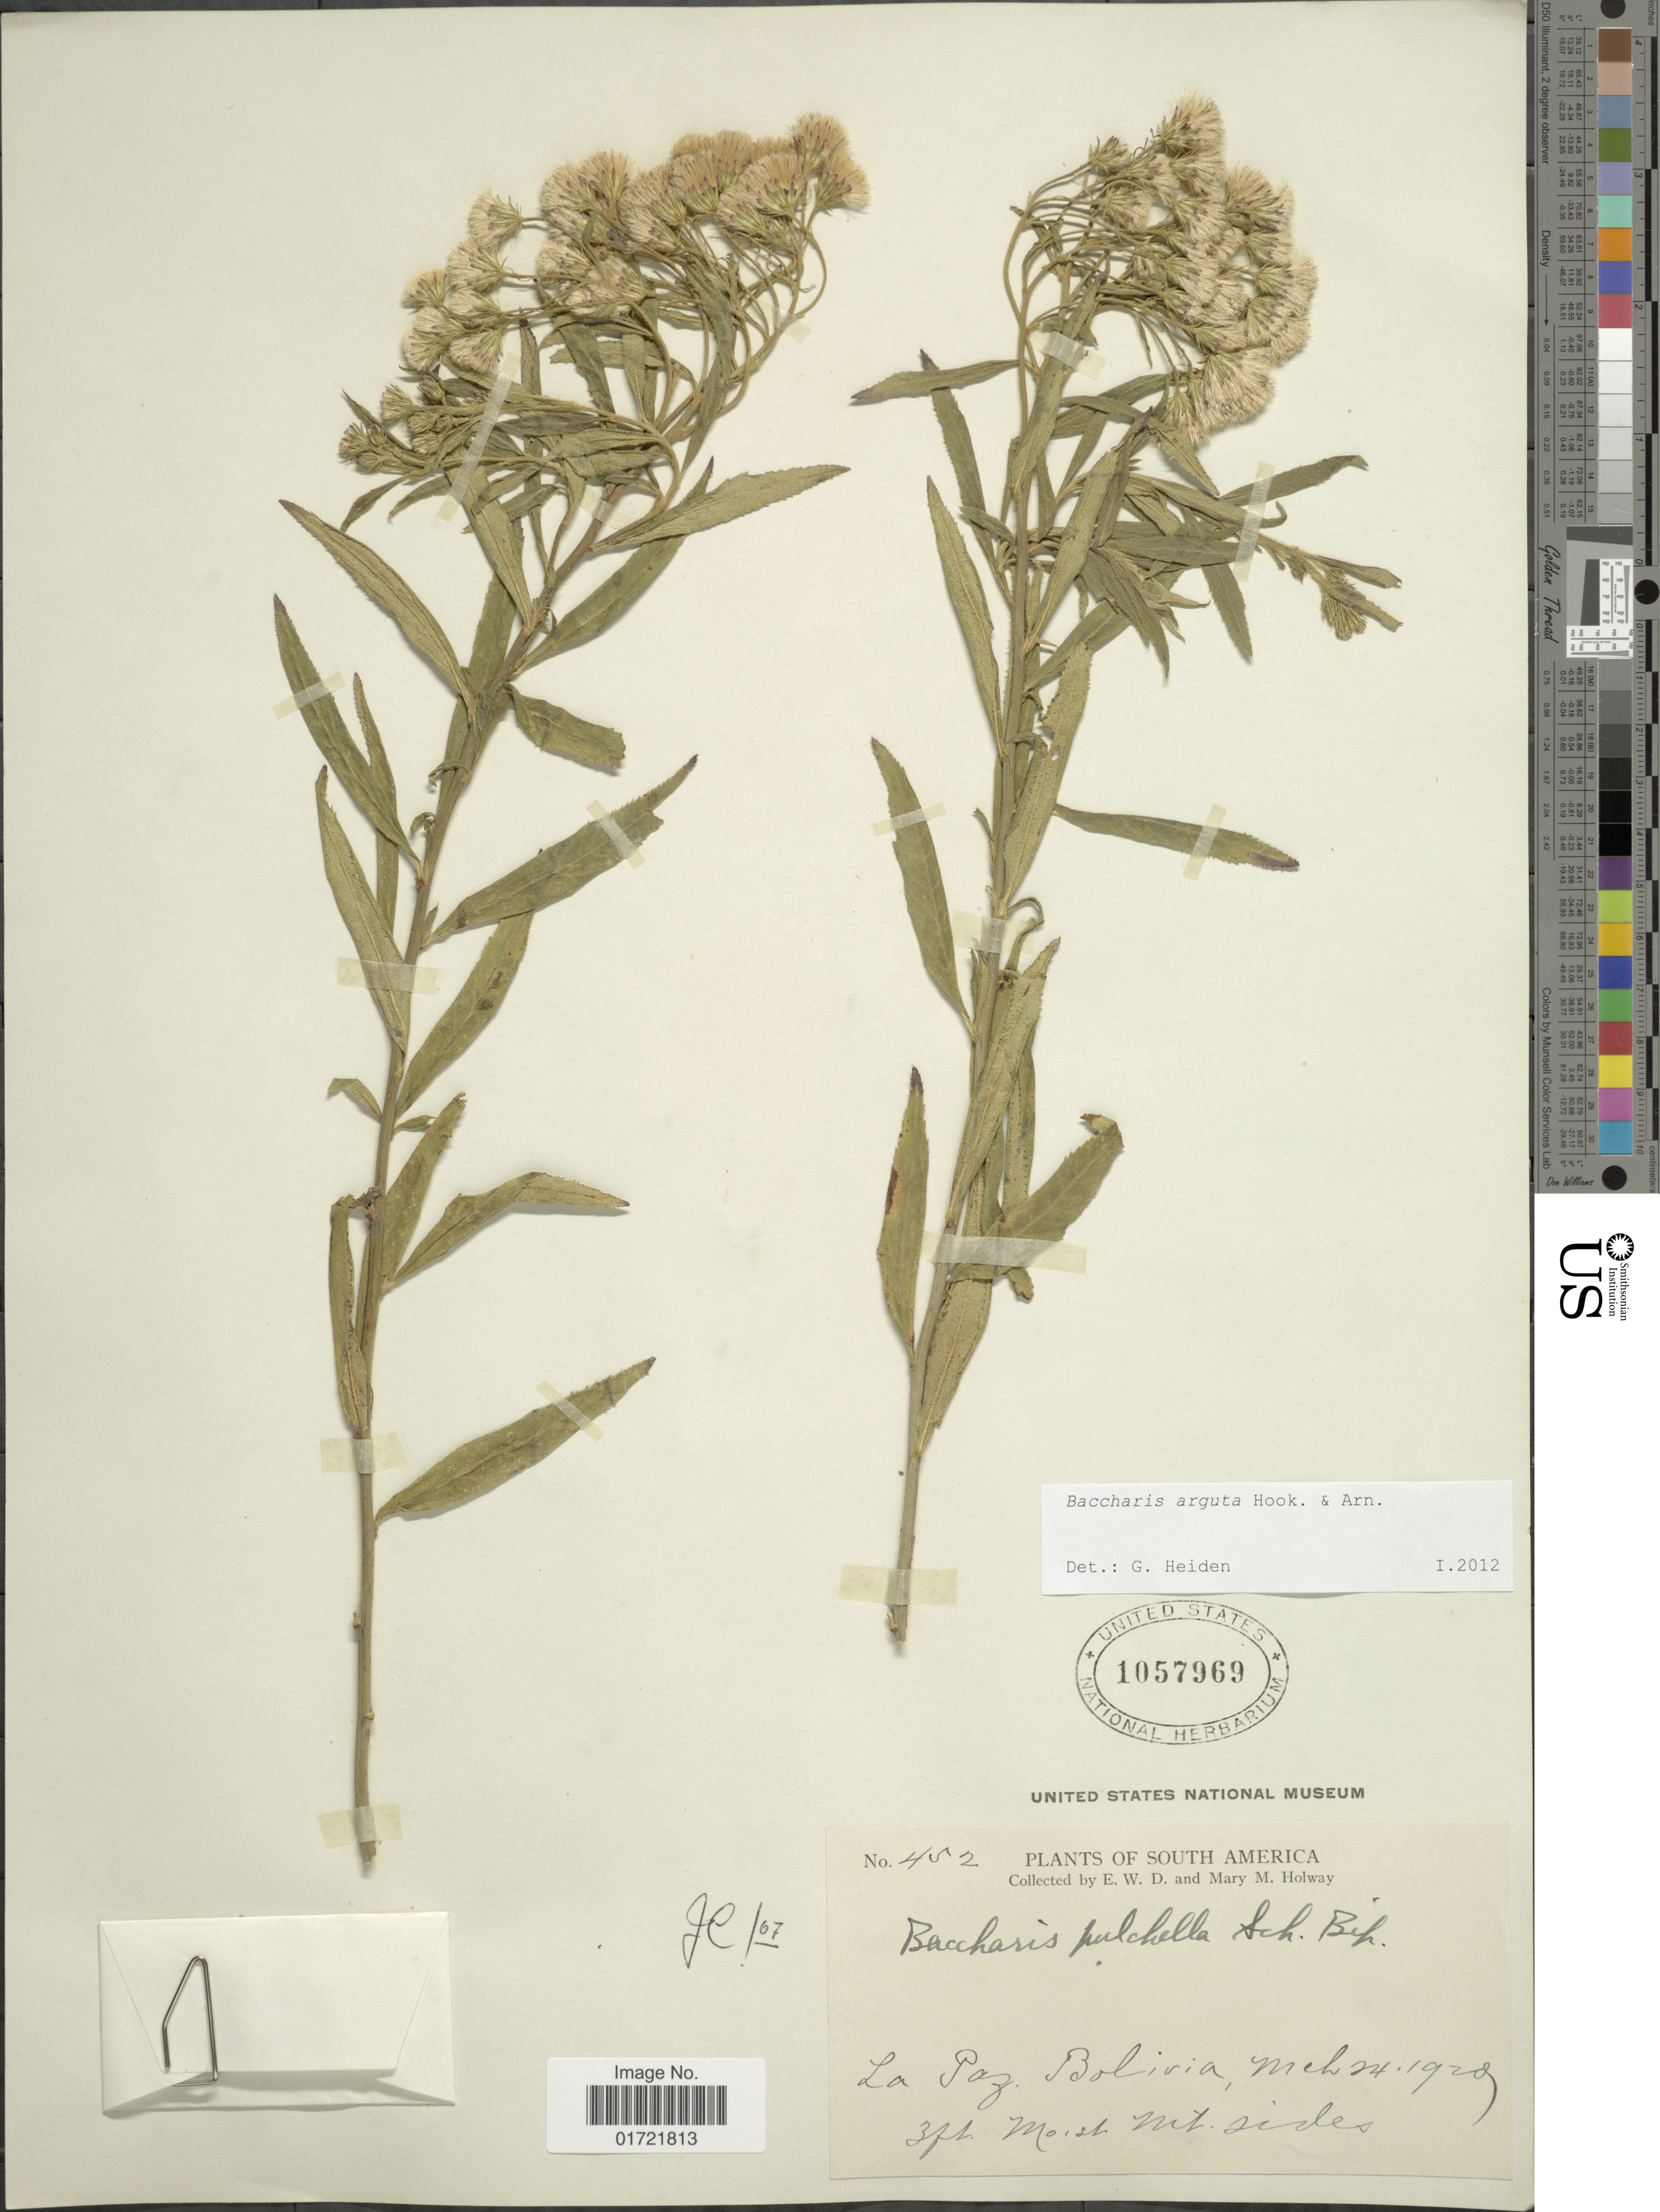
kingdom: Plantae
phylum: Tracheophyta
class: Magnoliopsida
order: Asterales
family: Asteraceae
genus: Baccharis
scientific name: Baccharis arguta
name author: Gillies ex Hook. & Arn.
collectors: E. W. D. Holway & M. M. Holway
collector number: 452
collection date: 1928-03-24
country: Bolivia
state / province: La Paz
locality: La Paz, Bolivia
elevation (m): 1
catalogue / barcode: US 1057969